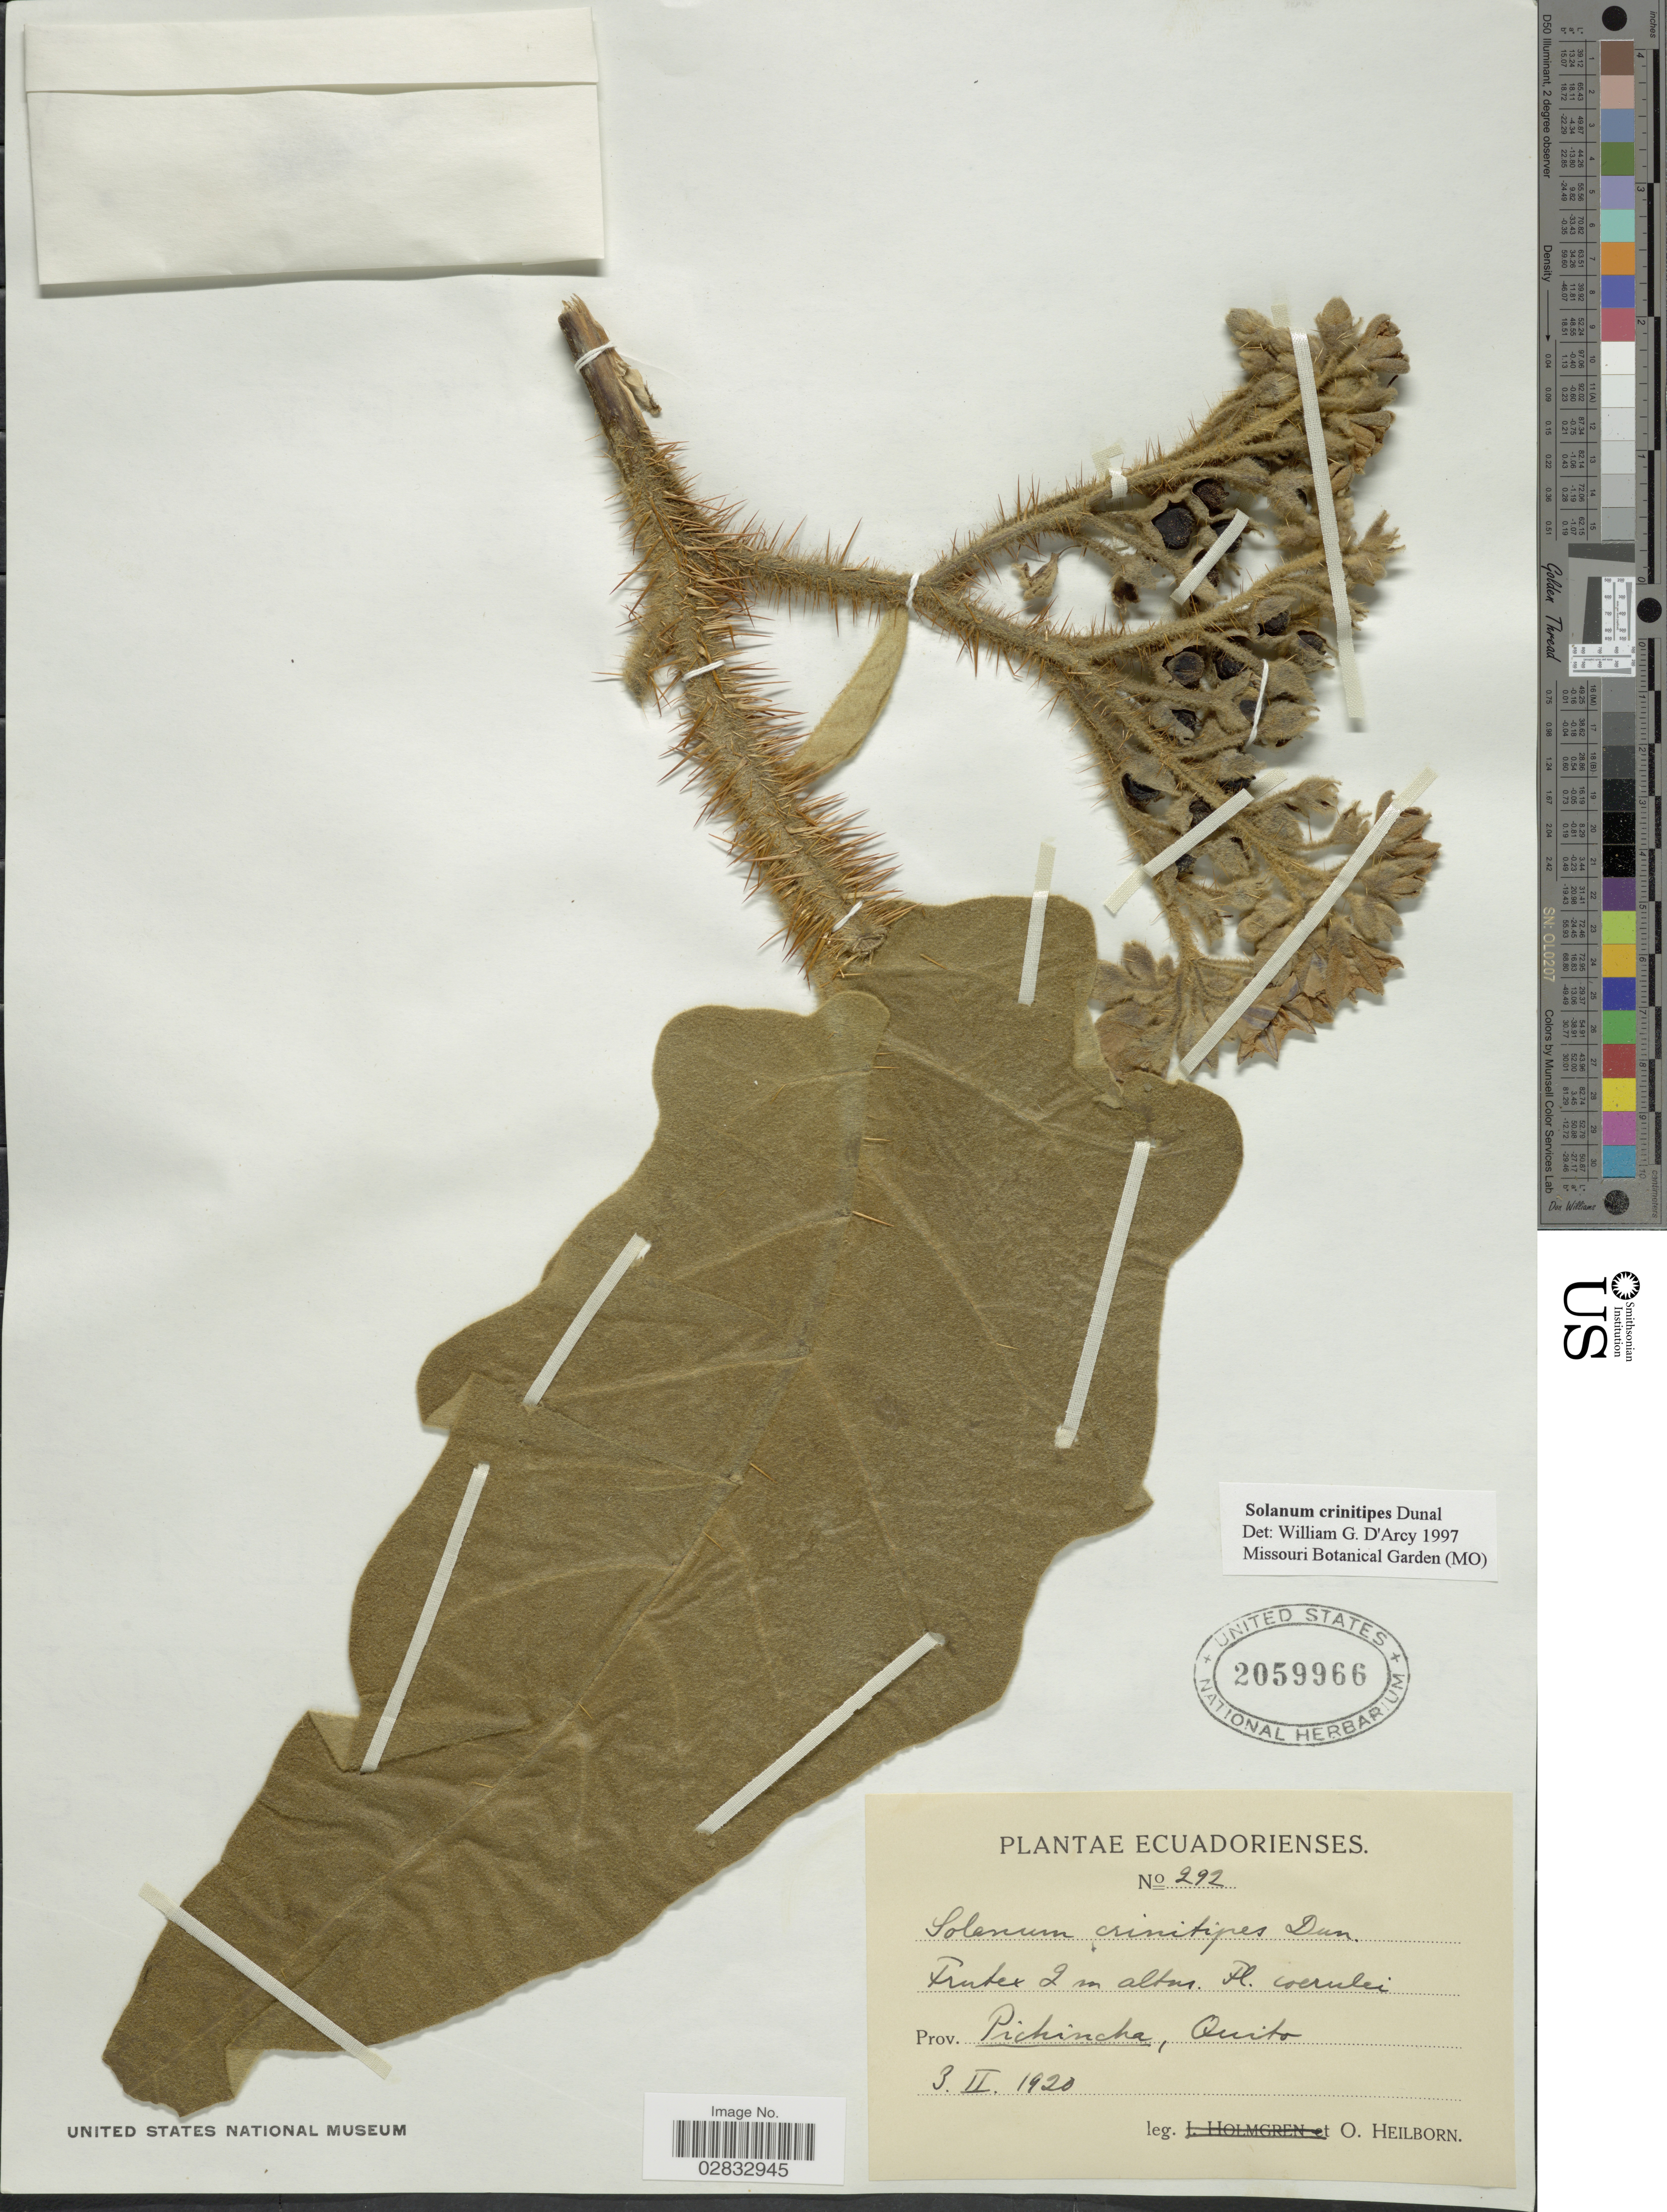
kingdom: Plantae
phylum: Tracheophyta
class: Magnoliopsida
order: Solanales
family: Solanaceae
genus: Solanum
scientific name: Solanum crinitipes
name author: Dunal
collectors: O. Heilborn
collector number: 292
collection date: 1920-02-03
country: Ecuador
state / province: Pichincha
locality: Quito.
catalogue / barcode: US 2059966